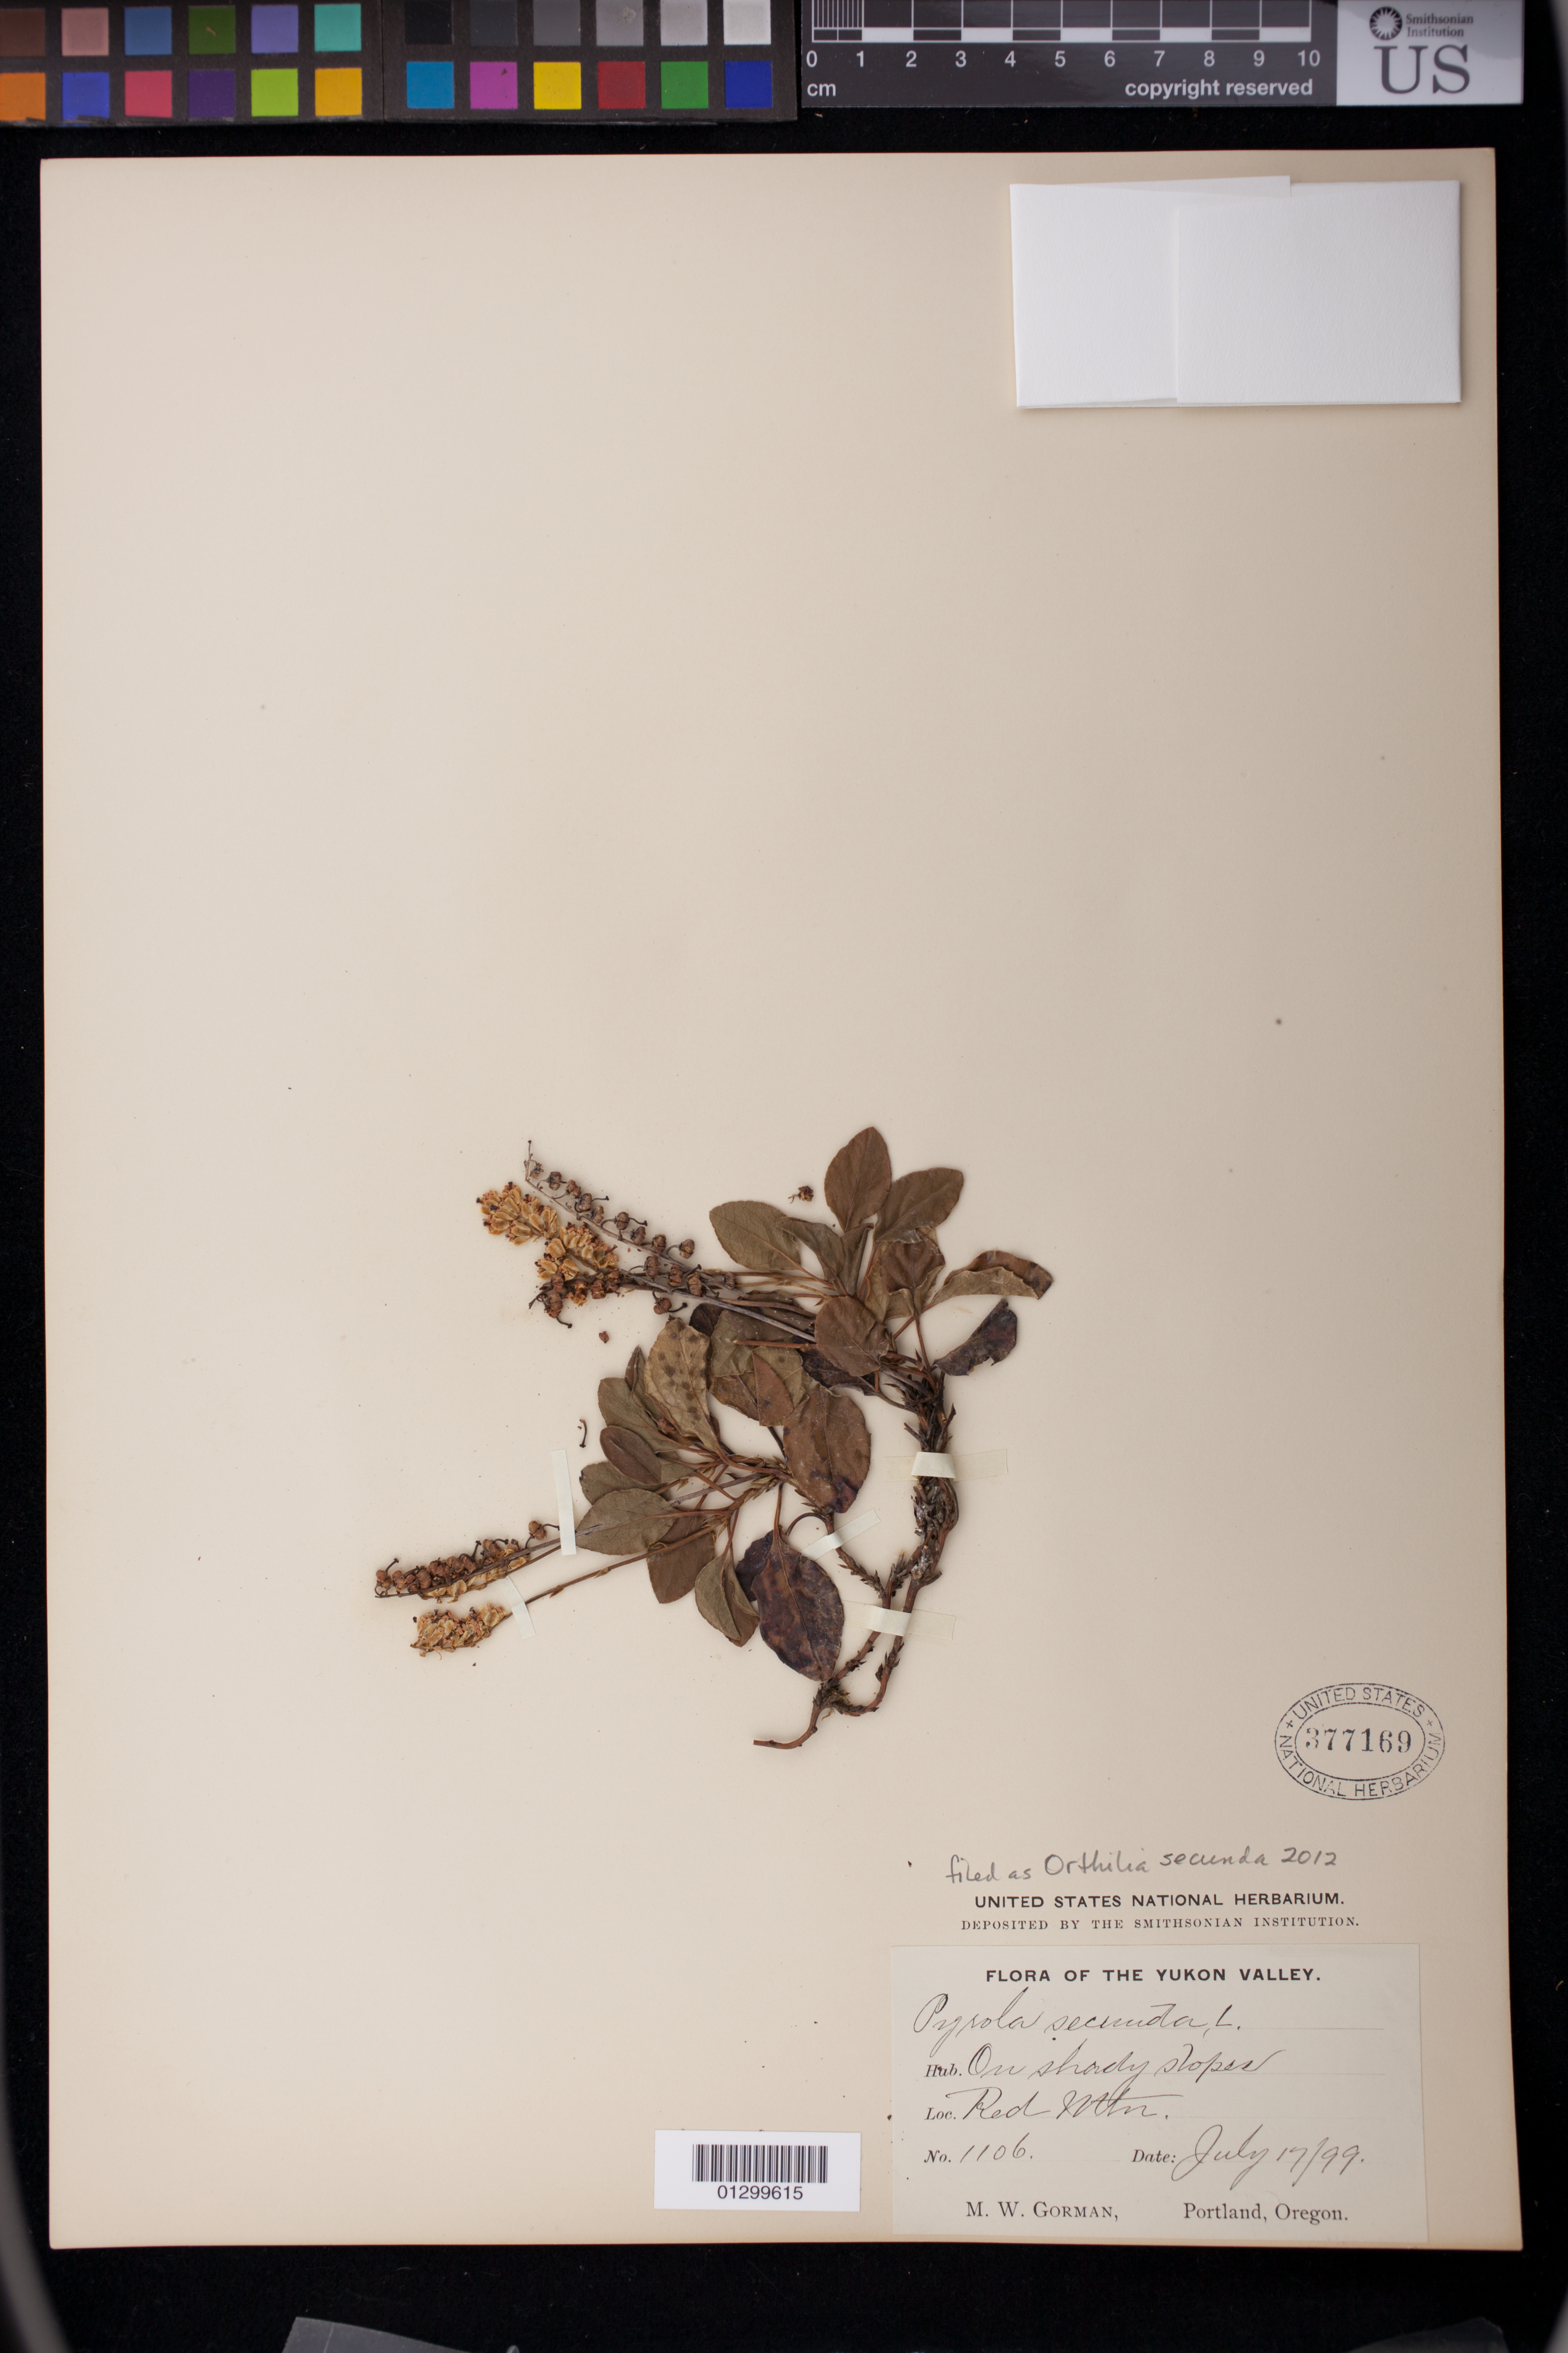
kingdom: Plantae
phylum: Tracheophyta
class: Magnoliopsida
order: Ericales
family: Ericaceae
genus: Orthilia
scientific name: Orthilia secunda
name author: (L.) House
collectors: M. W. Gorman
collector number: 1106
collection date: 1899-07-17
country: Canada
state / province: Yukon Territory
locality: Red Mountain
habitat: On shady slopes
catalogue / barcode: US 377169